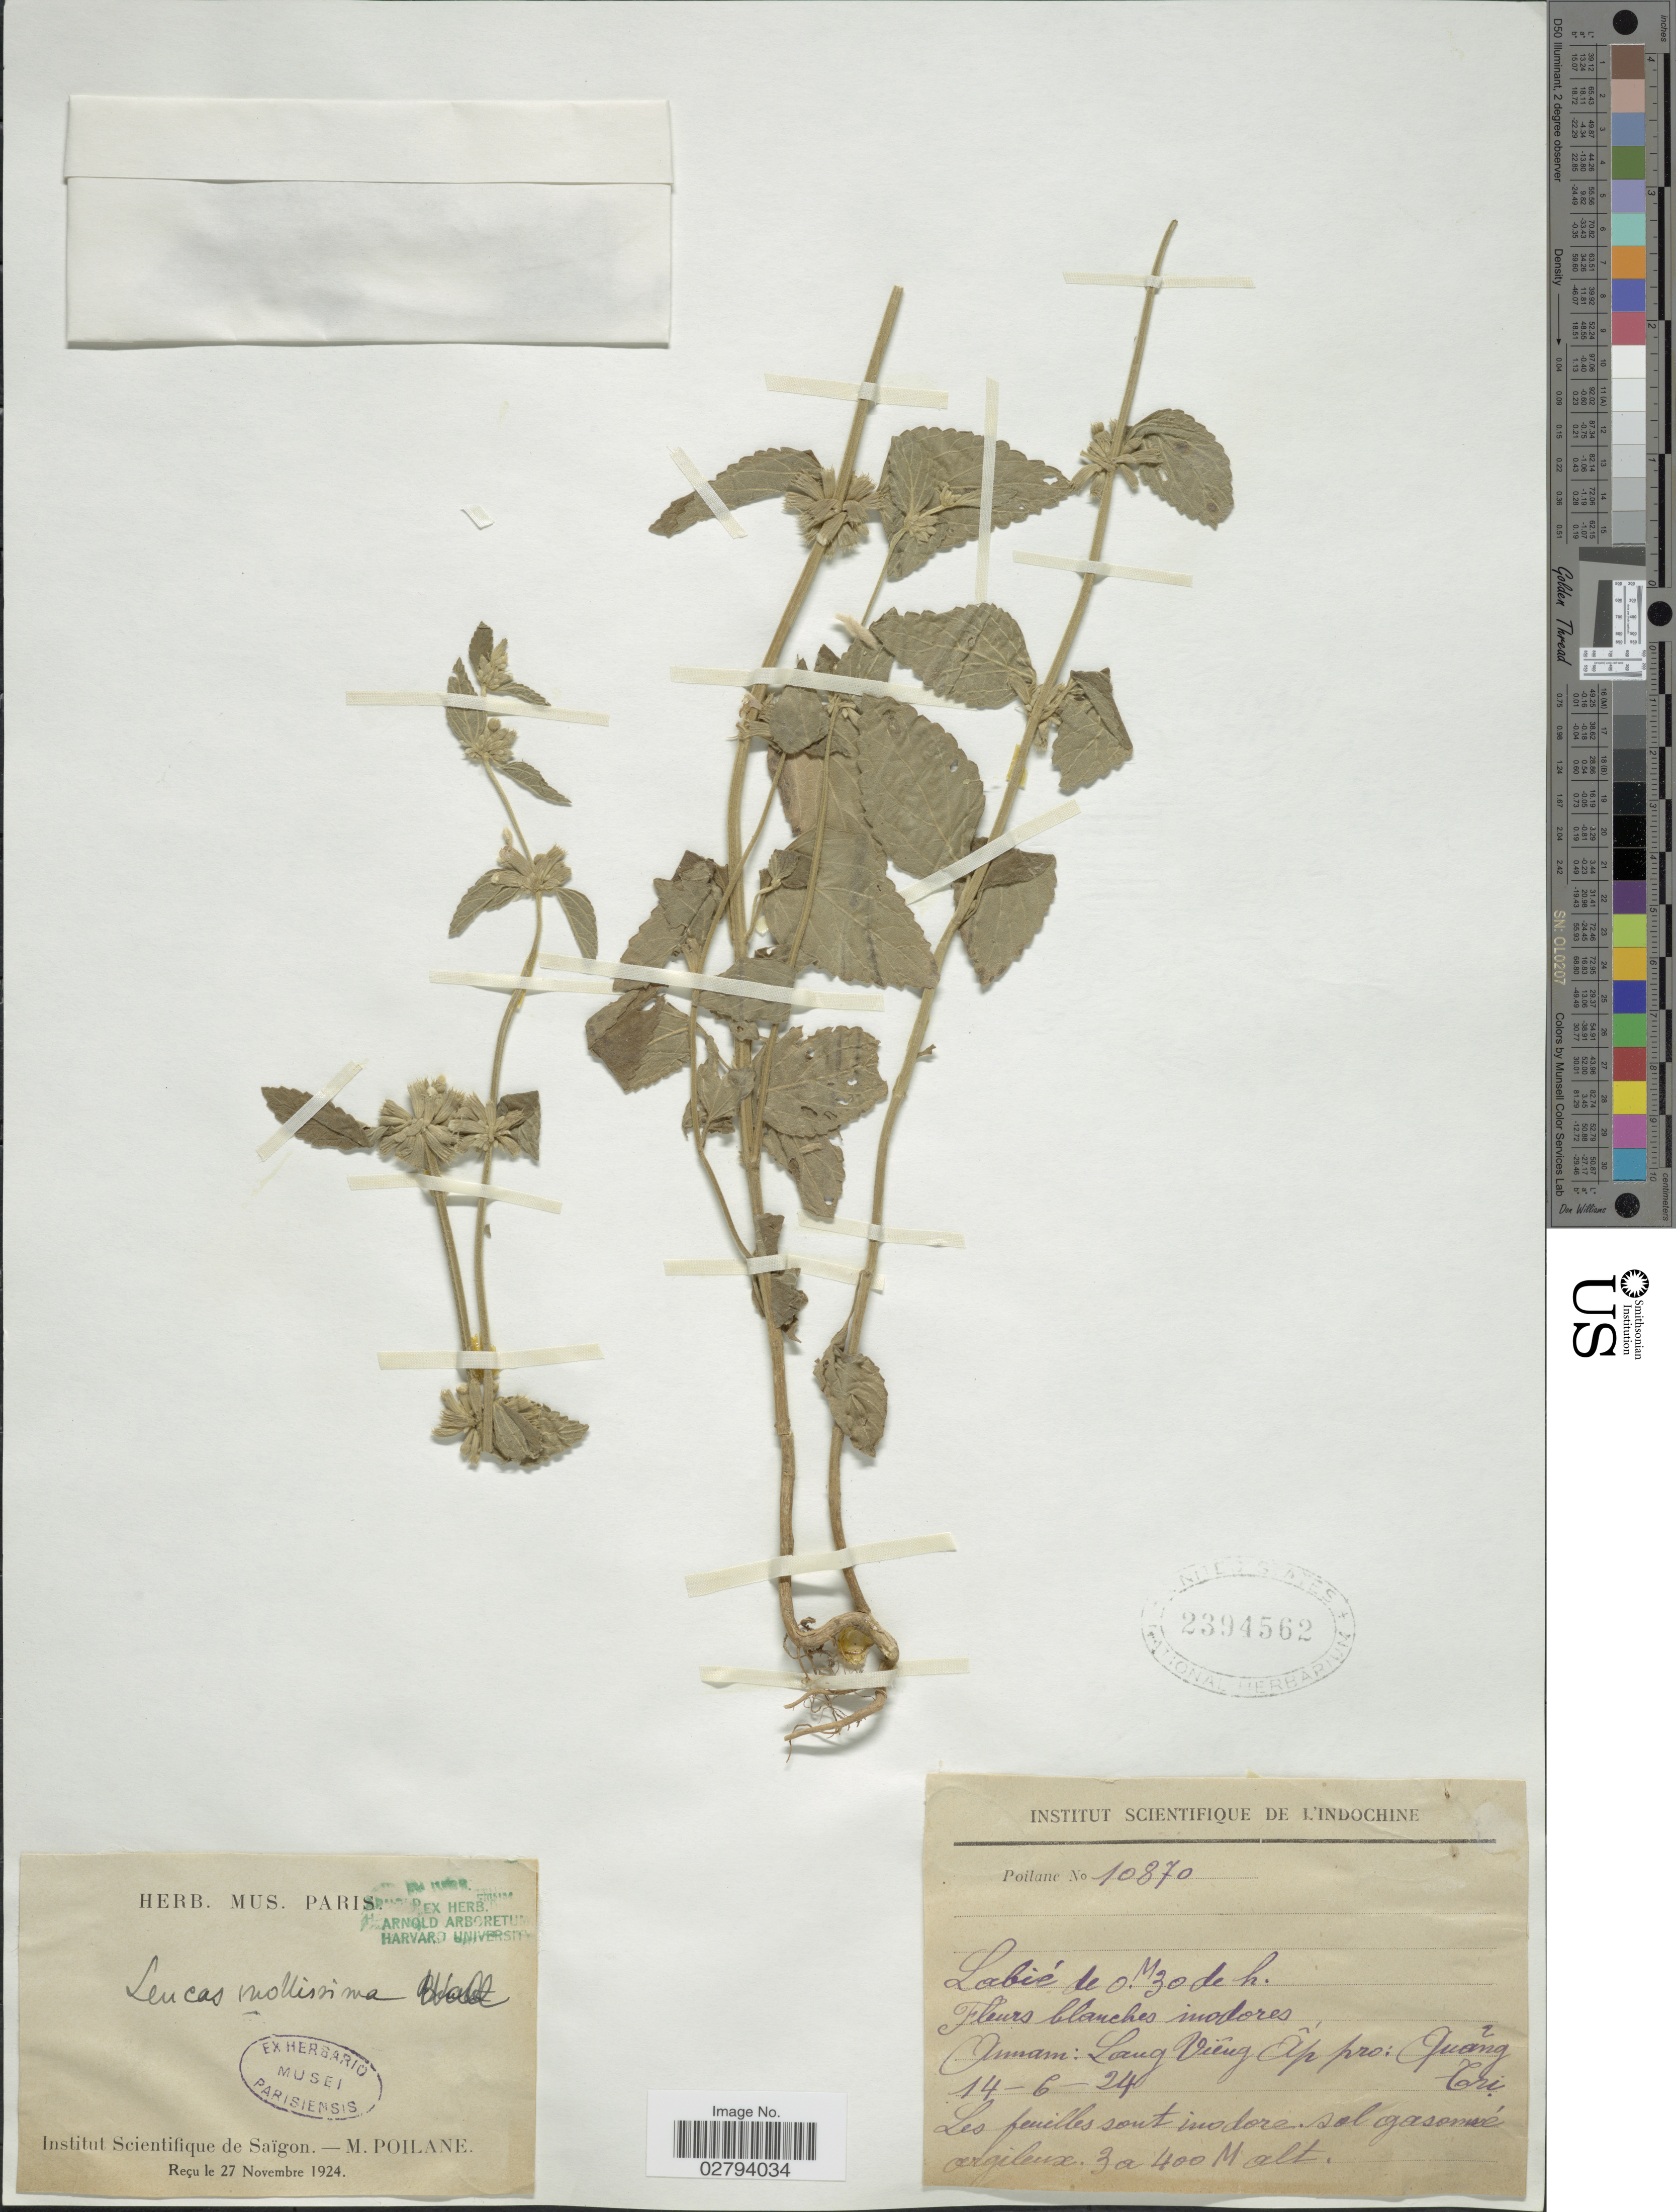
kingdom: Plantae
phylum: Tracheophyta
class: Magnoliopsida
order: Lamiales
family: Lamiaceae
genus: Leucas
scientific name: Leucas mollissima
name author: Gürke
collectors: M. Poilane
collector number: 10870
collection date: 1924-06-14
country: Vietnam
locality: Annam: Lang VieugAp pro: Quang Tri.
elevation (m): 300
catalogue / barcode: US 2394562